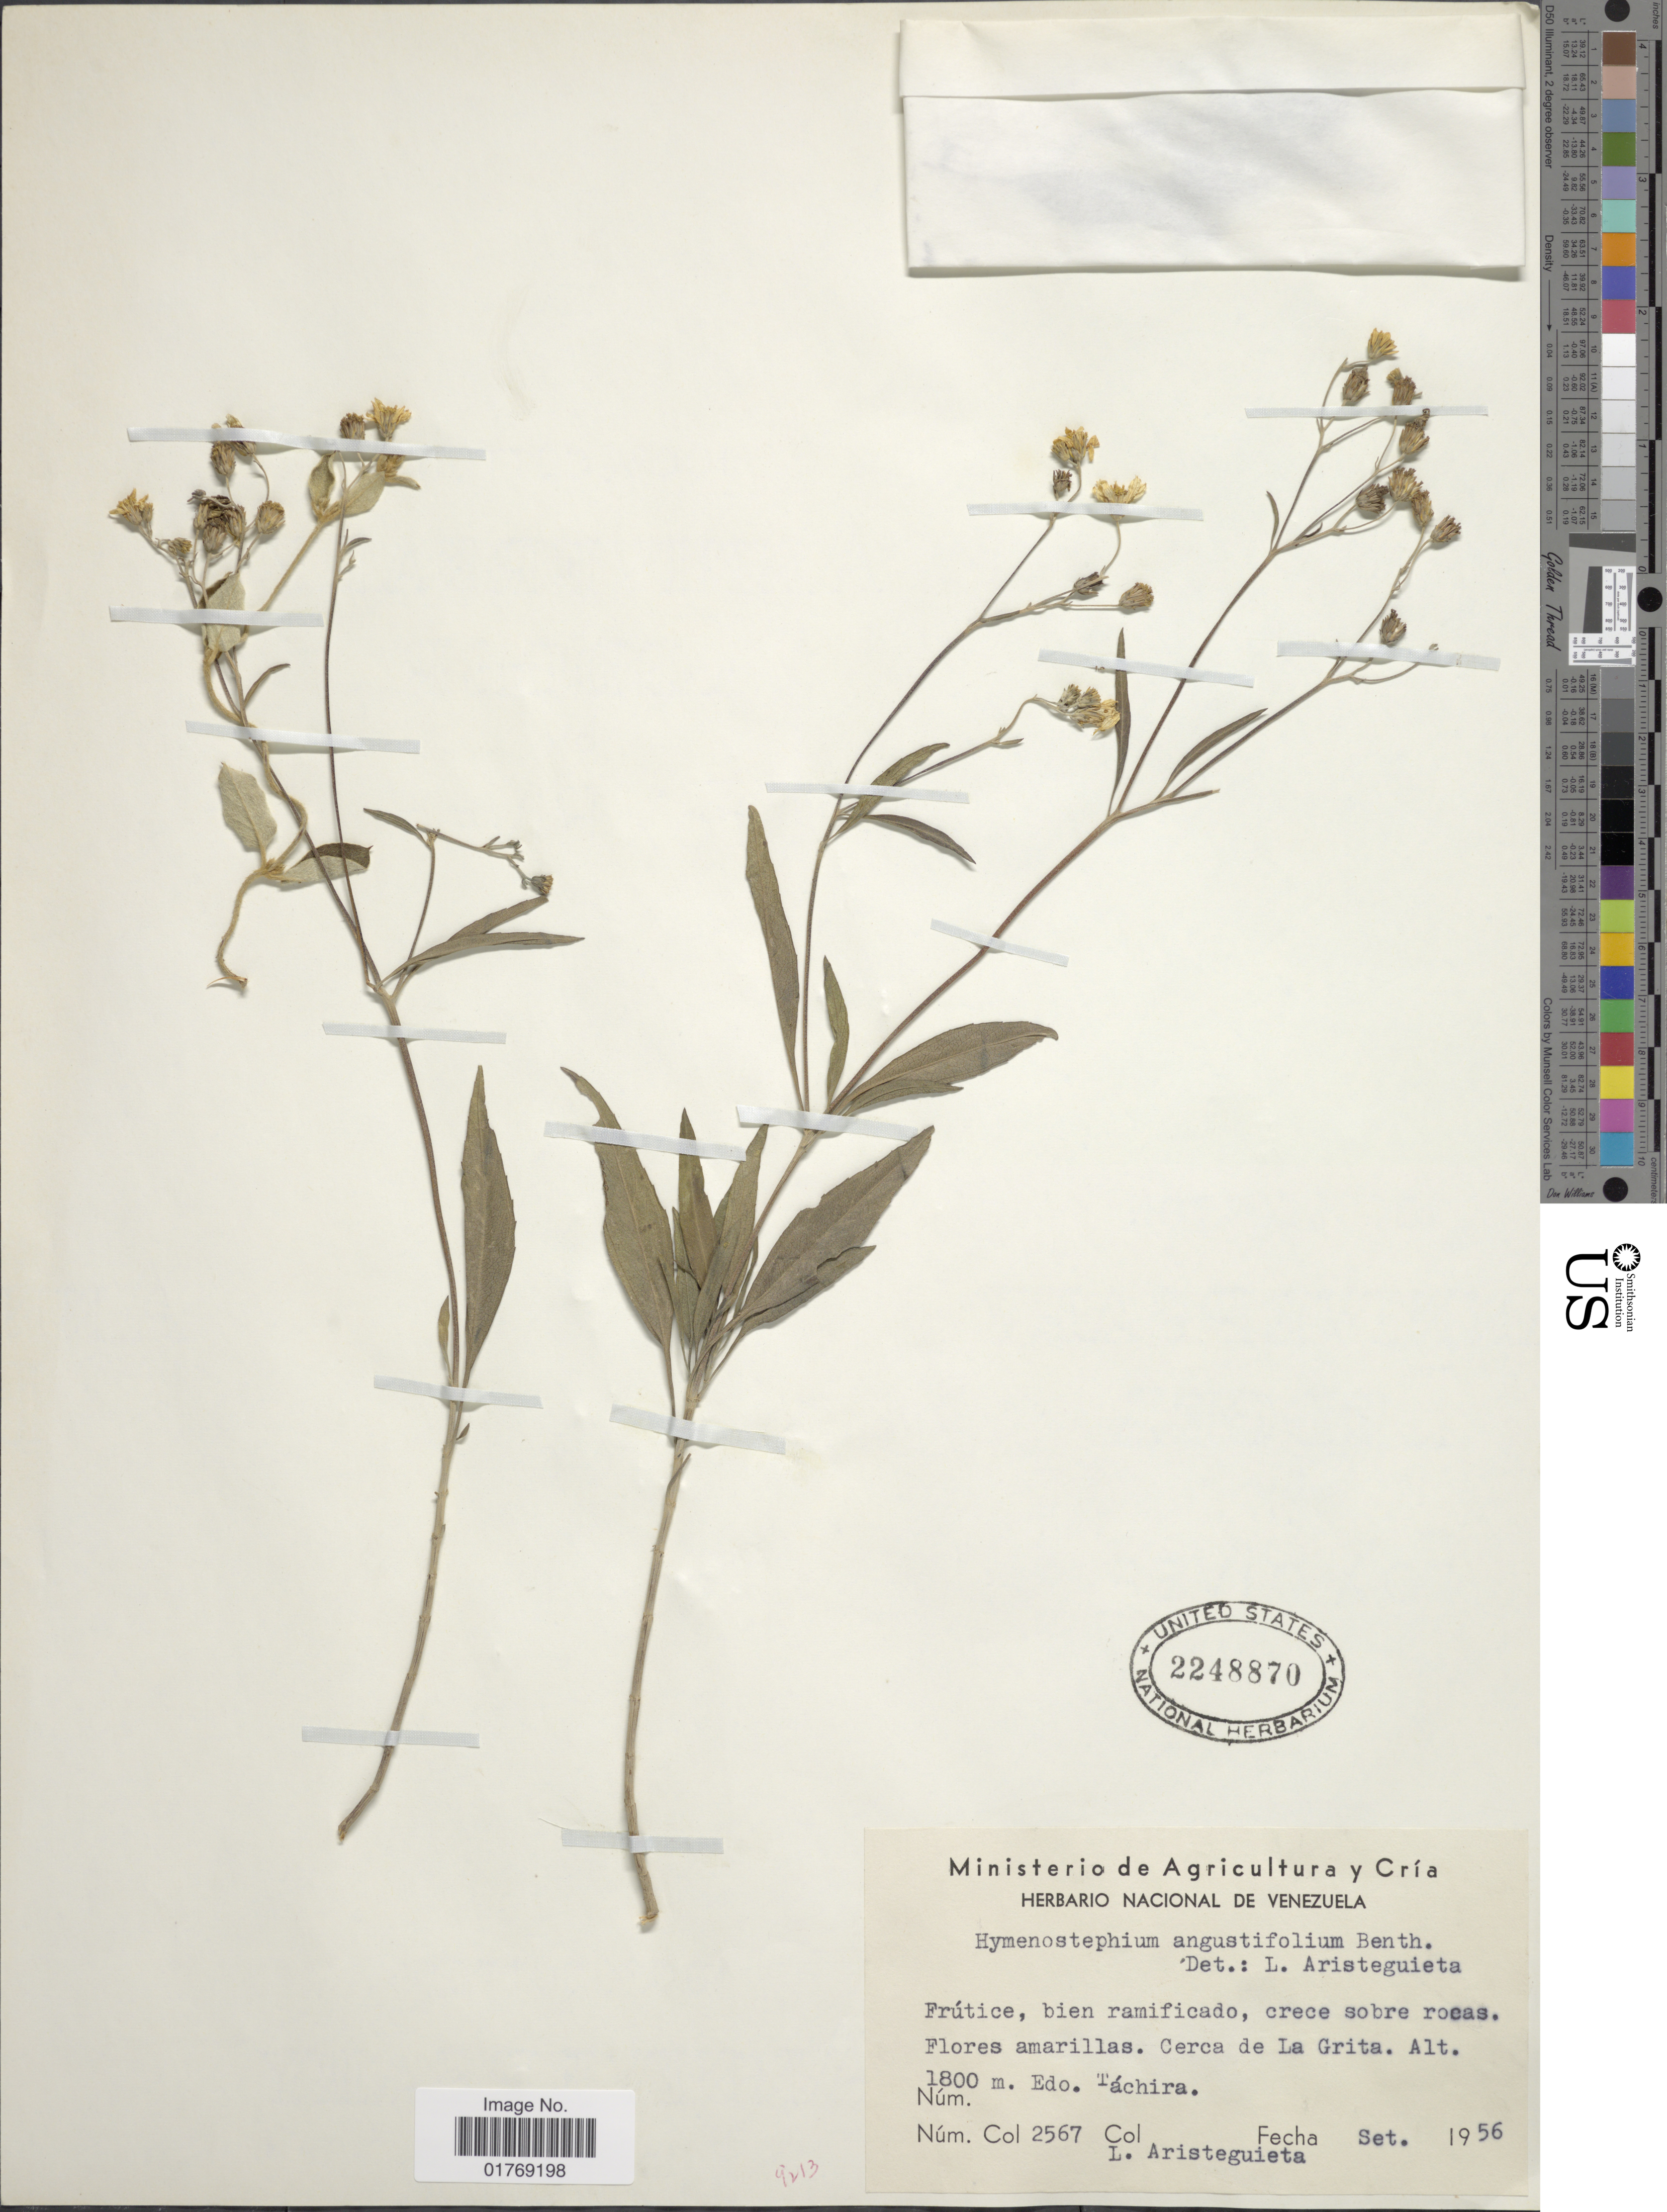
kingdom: Plantae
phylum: Tracheophyta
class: Magnoliopsida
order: Asterales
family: Asteraceae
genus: Viguiera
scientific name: Viguiera viride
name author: (Steyerm.) H. Rob.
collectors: L. Aristeguieta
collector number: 2567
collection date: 1956-09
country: Venezuela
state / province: Tachira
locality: Cerca de La Grita. Edo. Táchira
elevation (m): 1800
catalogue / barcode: US 2248870